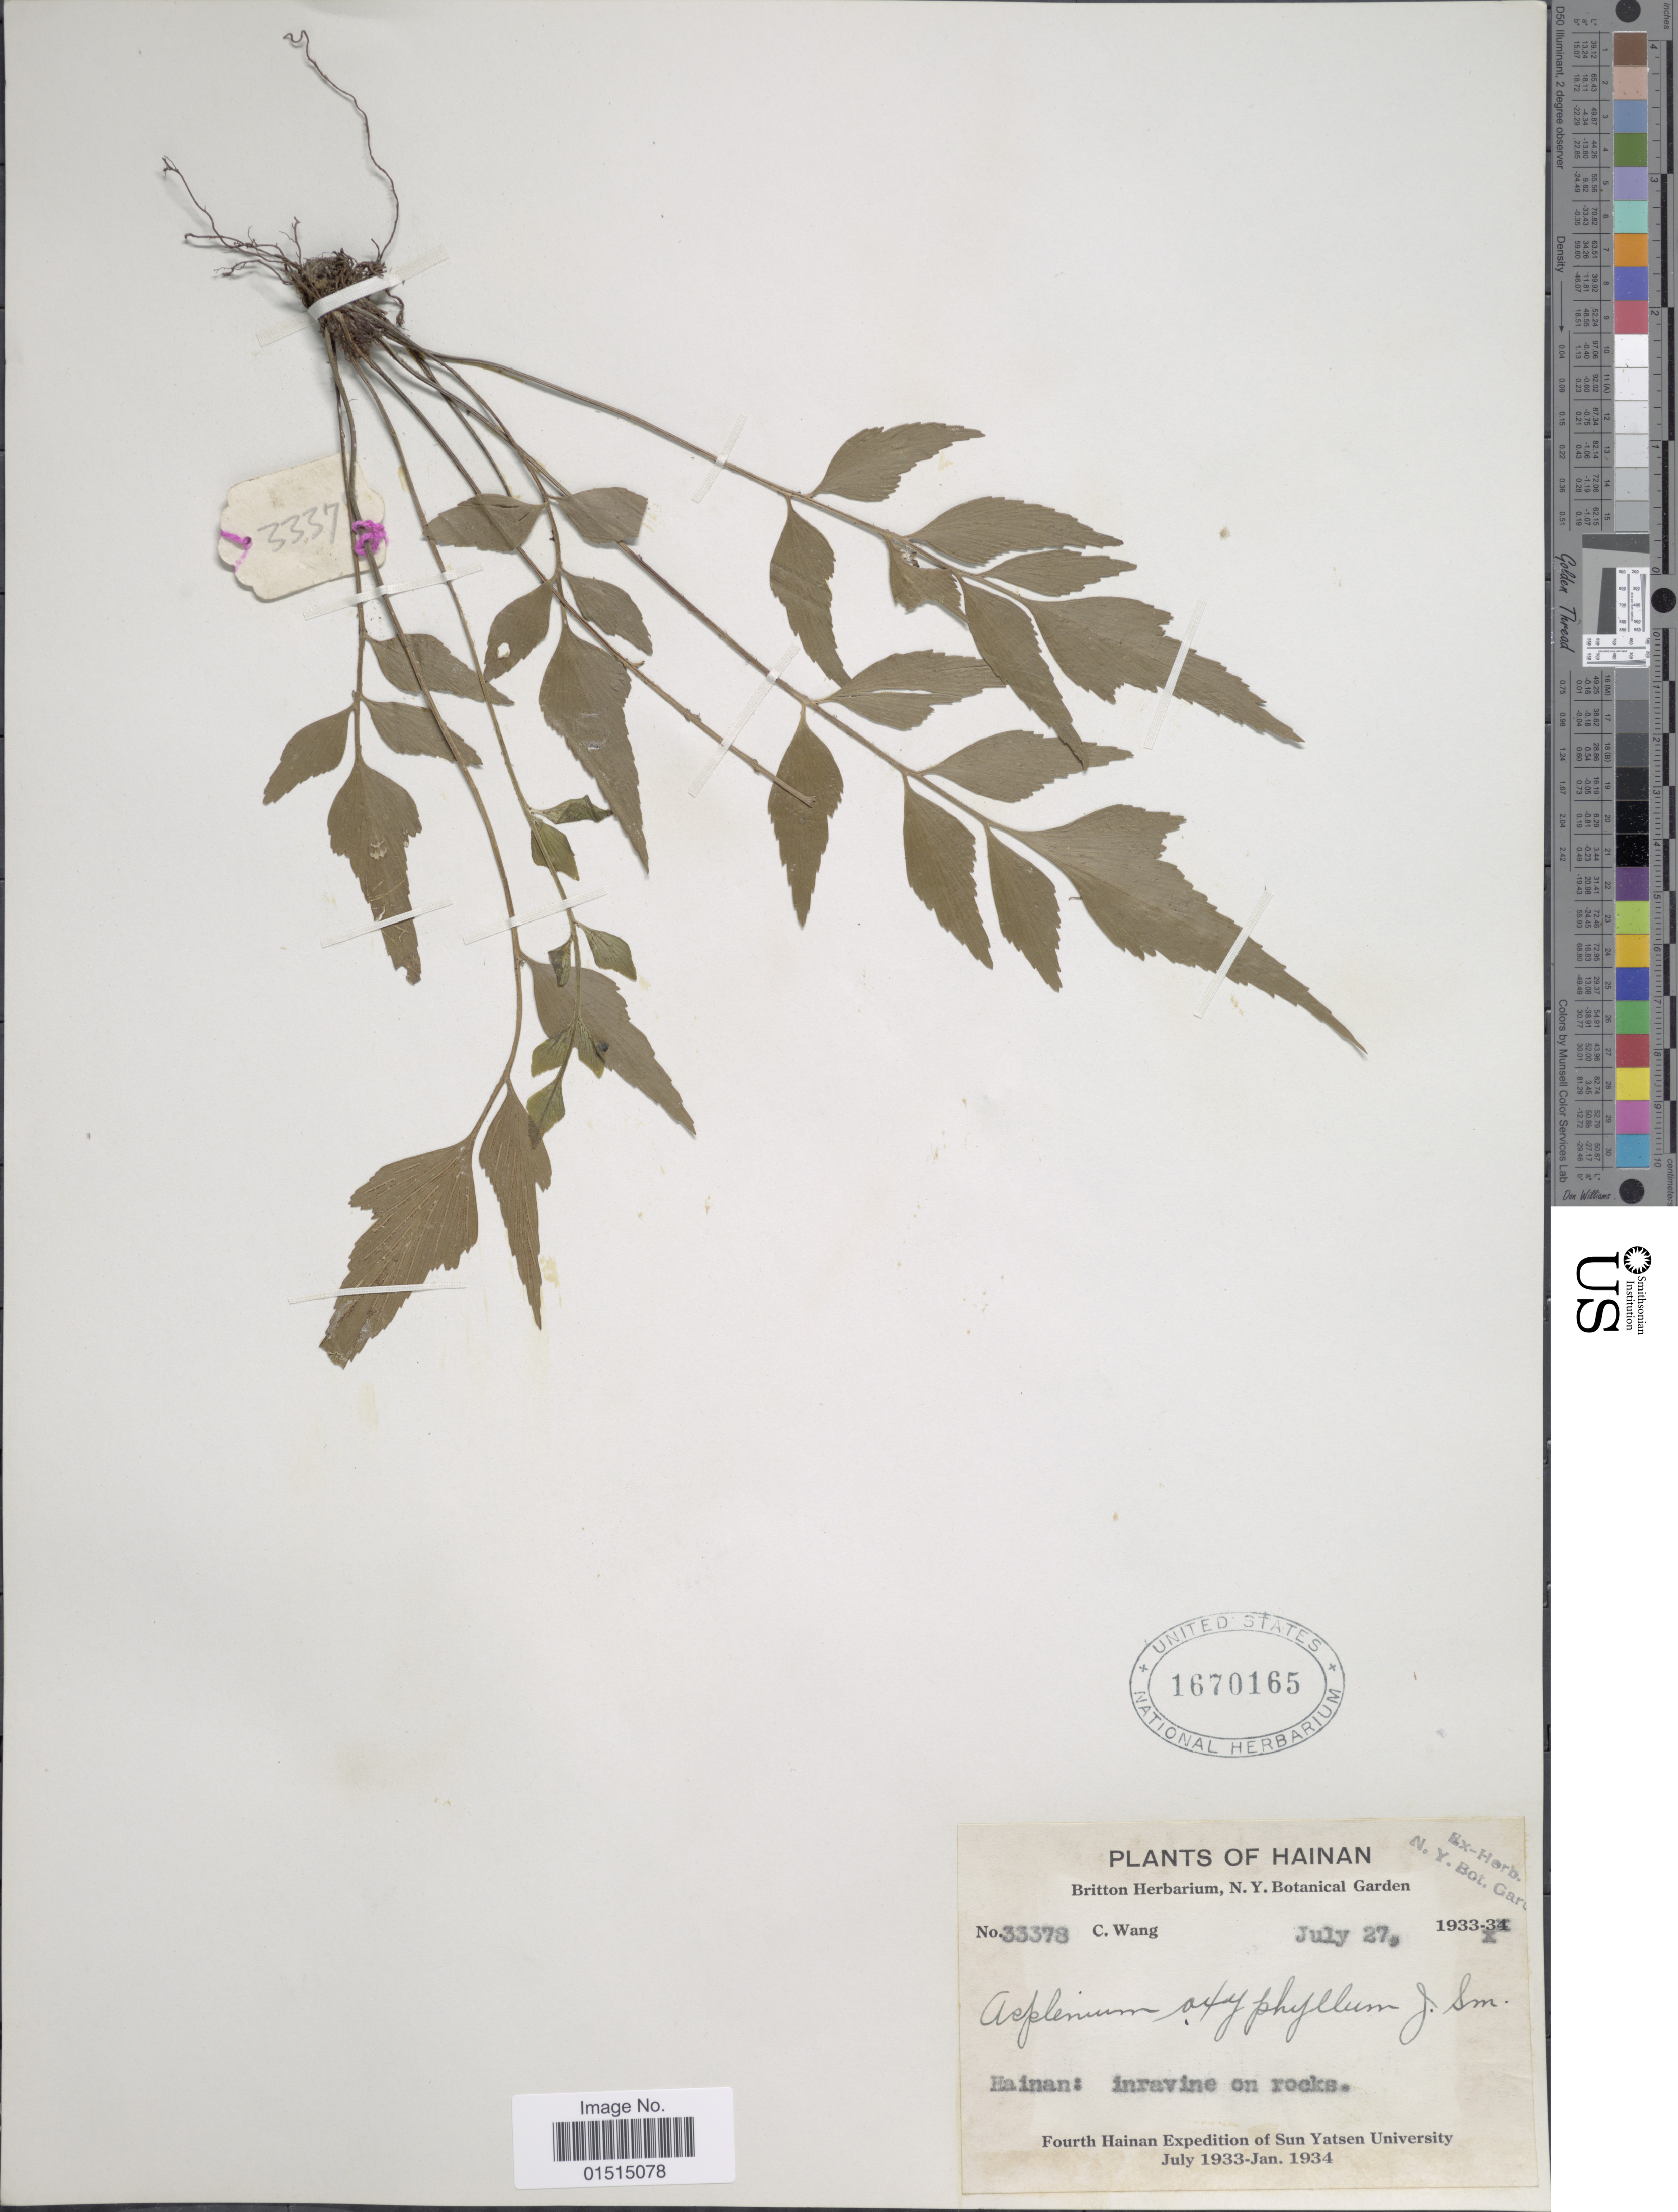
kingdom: Plantae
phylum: Tracheophyta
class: Polypodiopsida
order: Polypodiales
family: Aspleniaceae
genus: Asplenium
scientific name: Asplenium macrophyllum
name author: Sw.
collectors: C. Wang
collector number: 33378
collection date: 1933-07-27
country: China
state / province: Hainan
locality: In ravine on rocks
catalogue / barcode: US 1670165